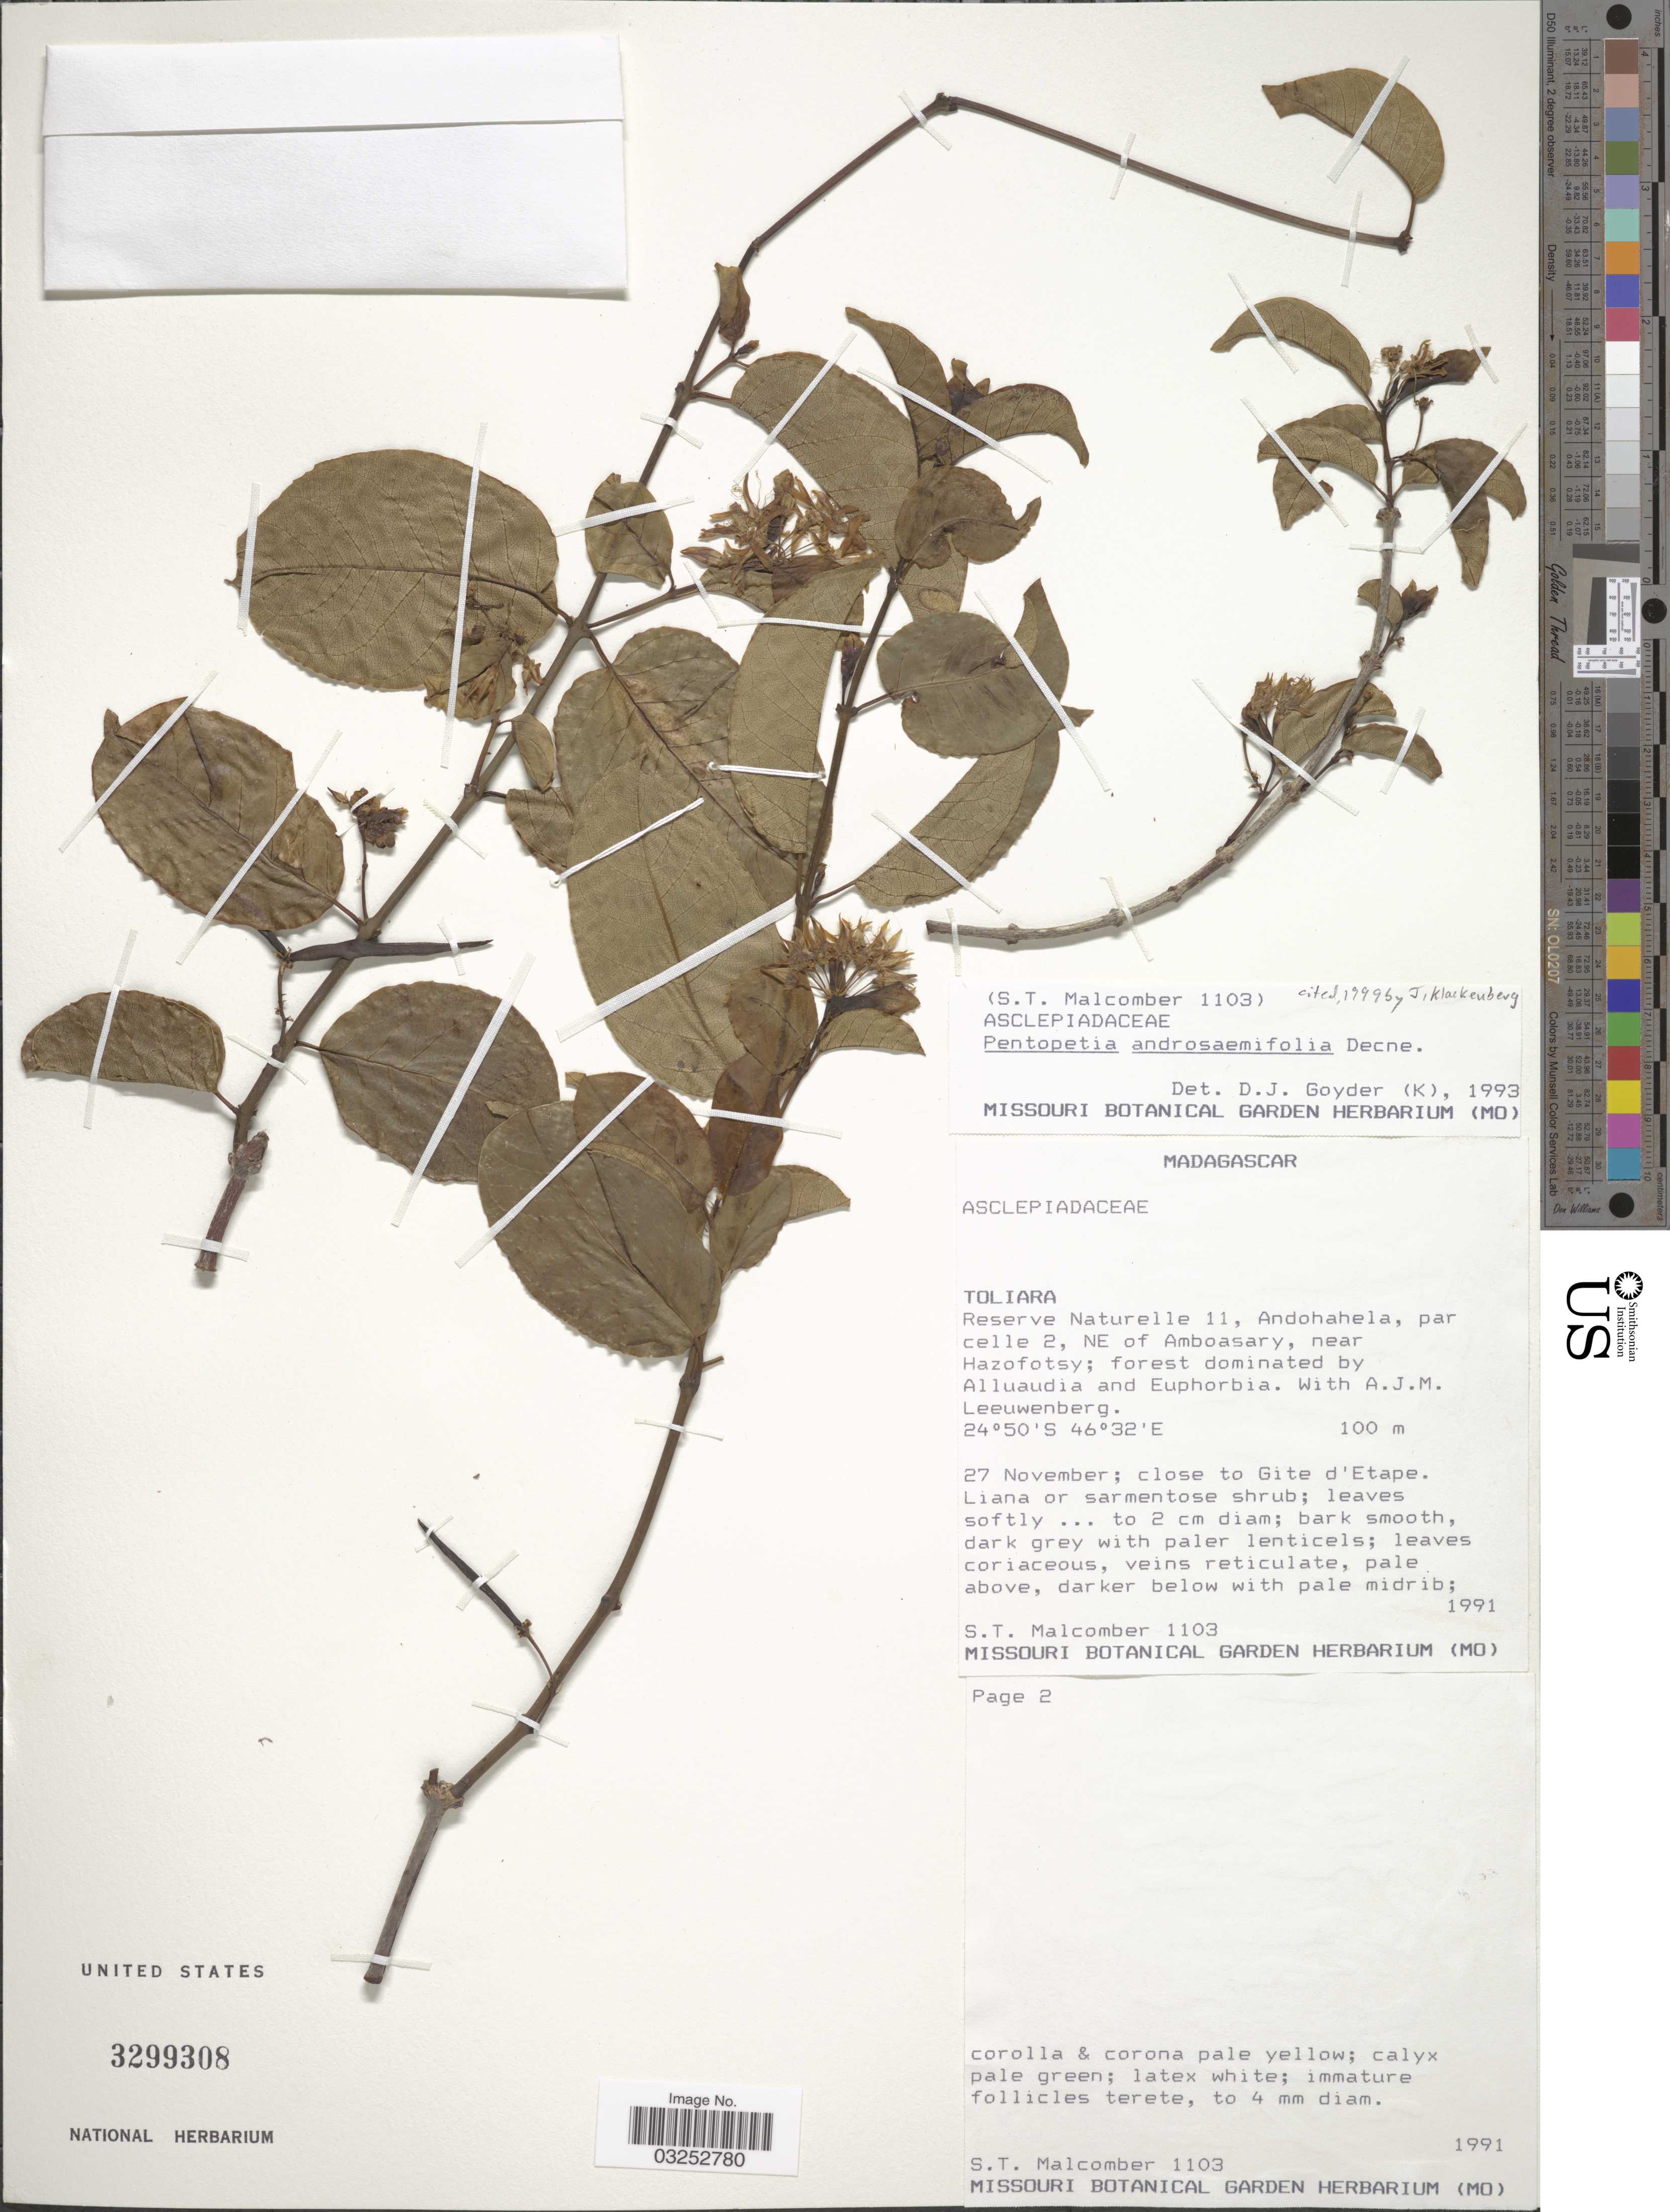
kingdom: Plantae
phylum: Tracheophyta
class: Magnoliopsida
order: Gentianales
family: Apocynaceae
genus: Pentopetia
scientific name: Pentopetia androsaemifolia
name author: Decne.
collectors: S. T. Malcomber & A. J. M. Leeuwenberg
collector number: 1103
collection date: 1991-11-27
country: Madagascar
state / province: Anosy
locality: Reserve Naturelle 11, Andohahela, parcelle 2, NE of Amboasary, near Hazofotsy.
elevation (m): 100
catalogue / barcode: US 3299308